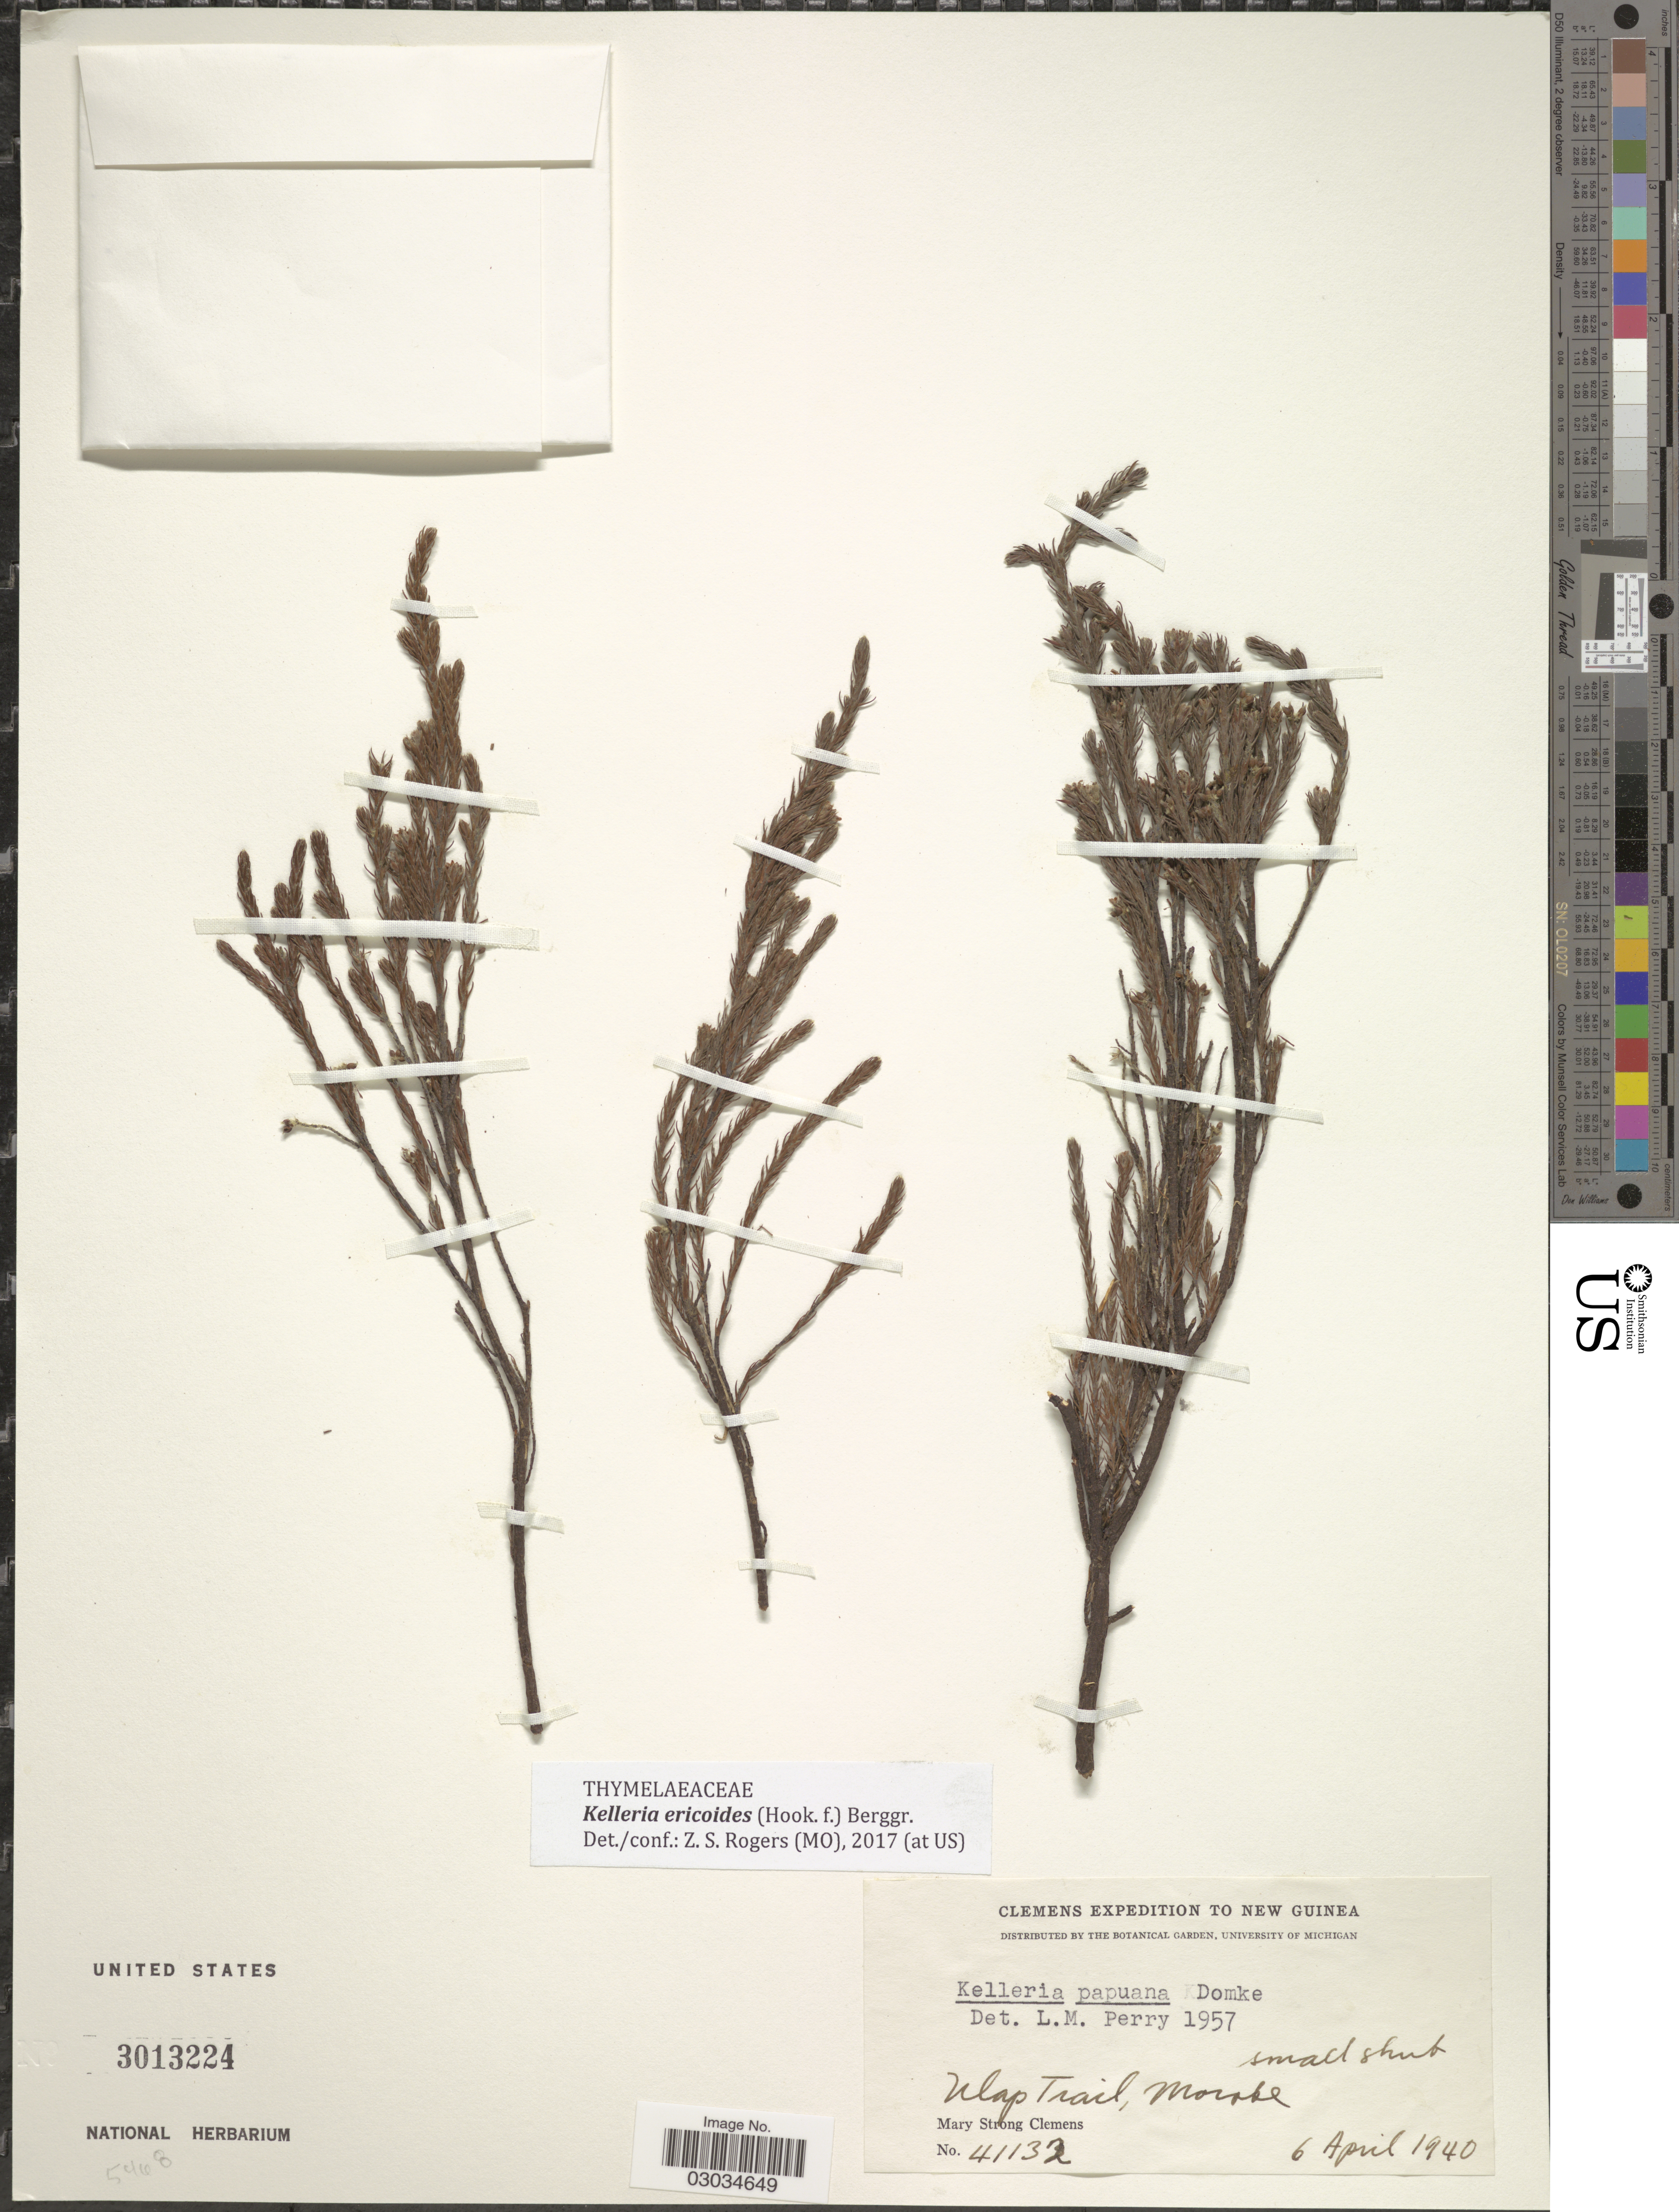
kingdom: Plantae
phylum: Tracheophyta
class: Magnoliopsida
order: Malvales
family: Thymelaeaceae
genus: Kelleria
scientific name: Kelleria ericoides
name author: (Hook. f.) Berggr.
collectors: M. S. Clemens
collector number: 41132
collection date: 1940-04-06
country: Papua New Guinea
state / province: Morobe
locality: New Guinea. Klap [interpreted] Trail.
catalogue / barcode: US 3013224